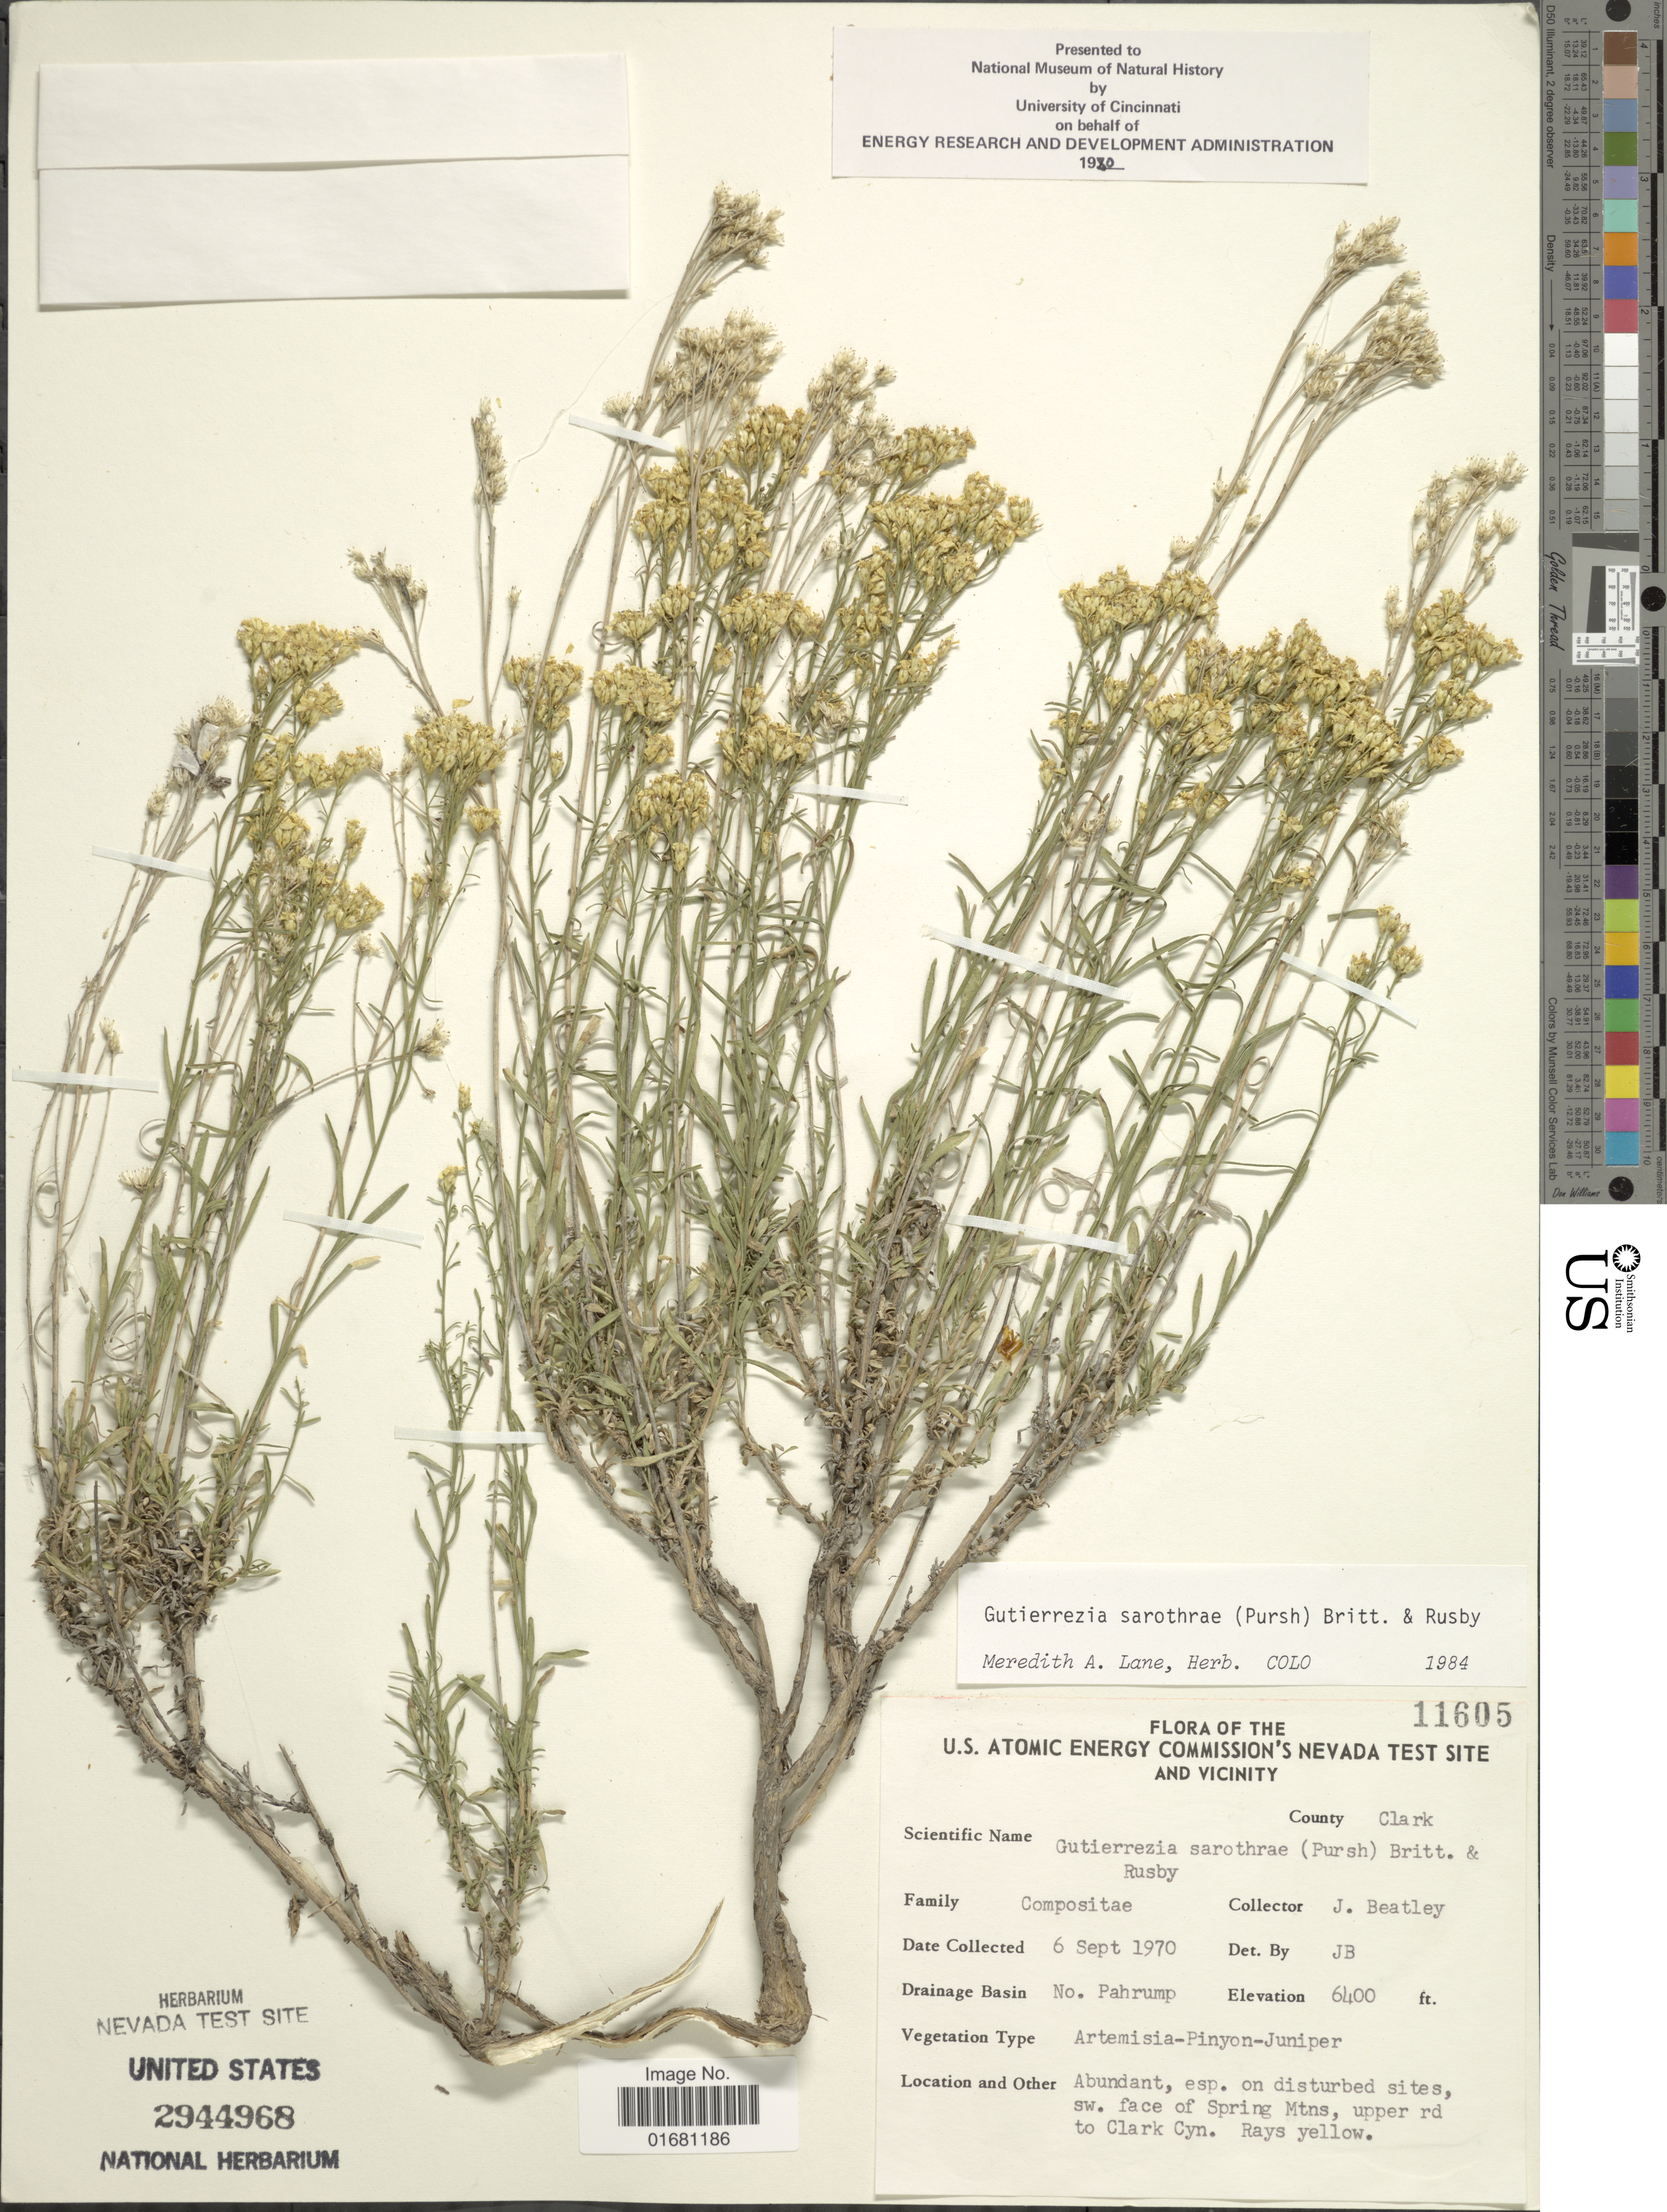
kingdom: Plantae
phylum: Tracheophyta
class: Magnoliopsida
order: Asterales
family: Asteraceae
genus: Gutierrezia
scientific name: Gutierrezia sarothrae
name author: (Pursh) Britton & Rusby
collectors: J. C. Beatley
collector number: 11605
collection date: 1970-09-06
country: United States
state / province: Nevada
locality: U.S. Atomic Energy Commission's Nevada Test Site and Vicinity, Drainage Basin: No. Pahrump, Abundant, esp. on disturbed sites, sw. face of Spring Mtns, upper rd to Clark Cyn, County: Clark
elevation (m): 1951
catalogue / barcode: US 2944968